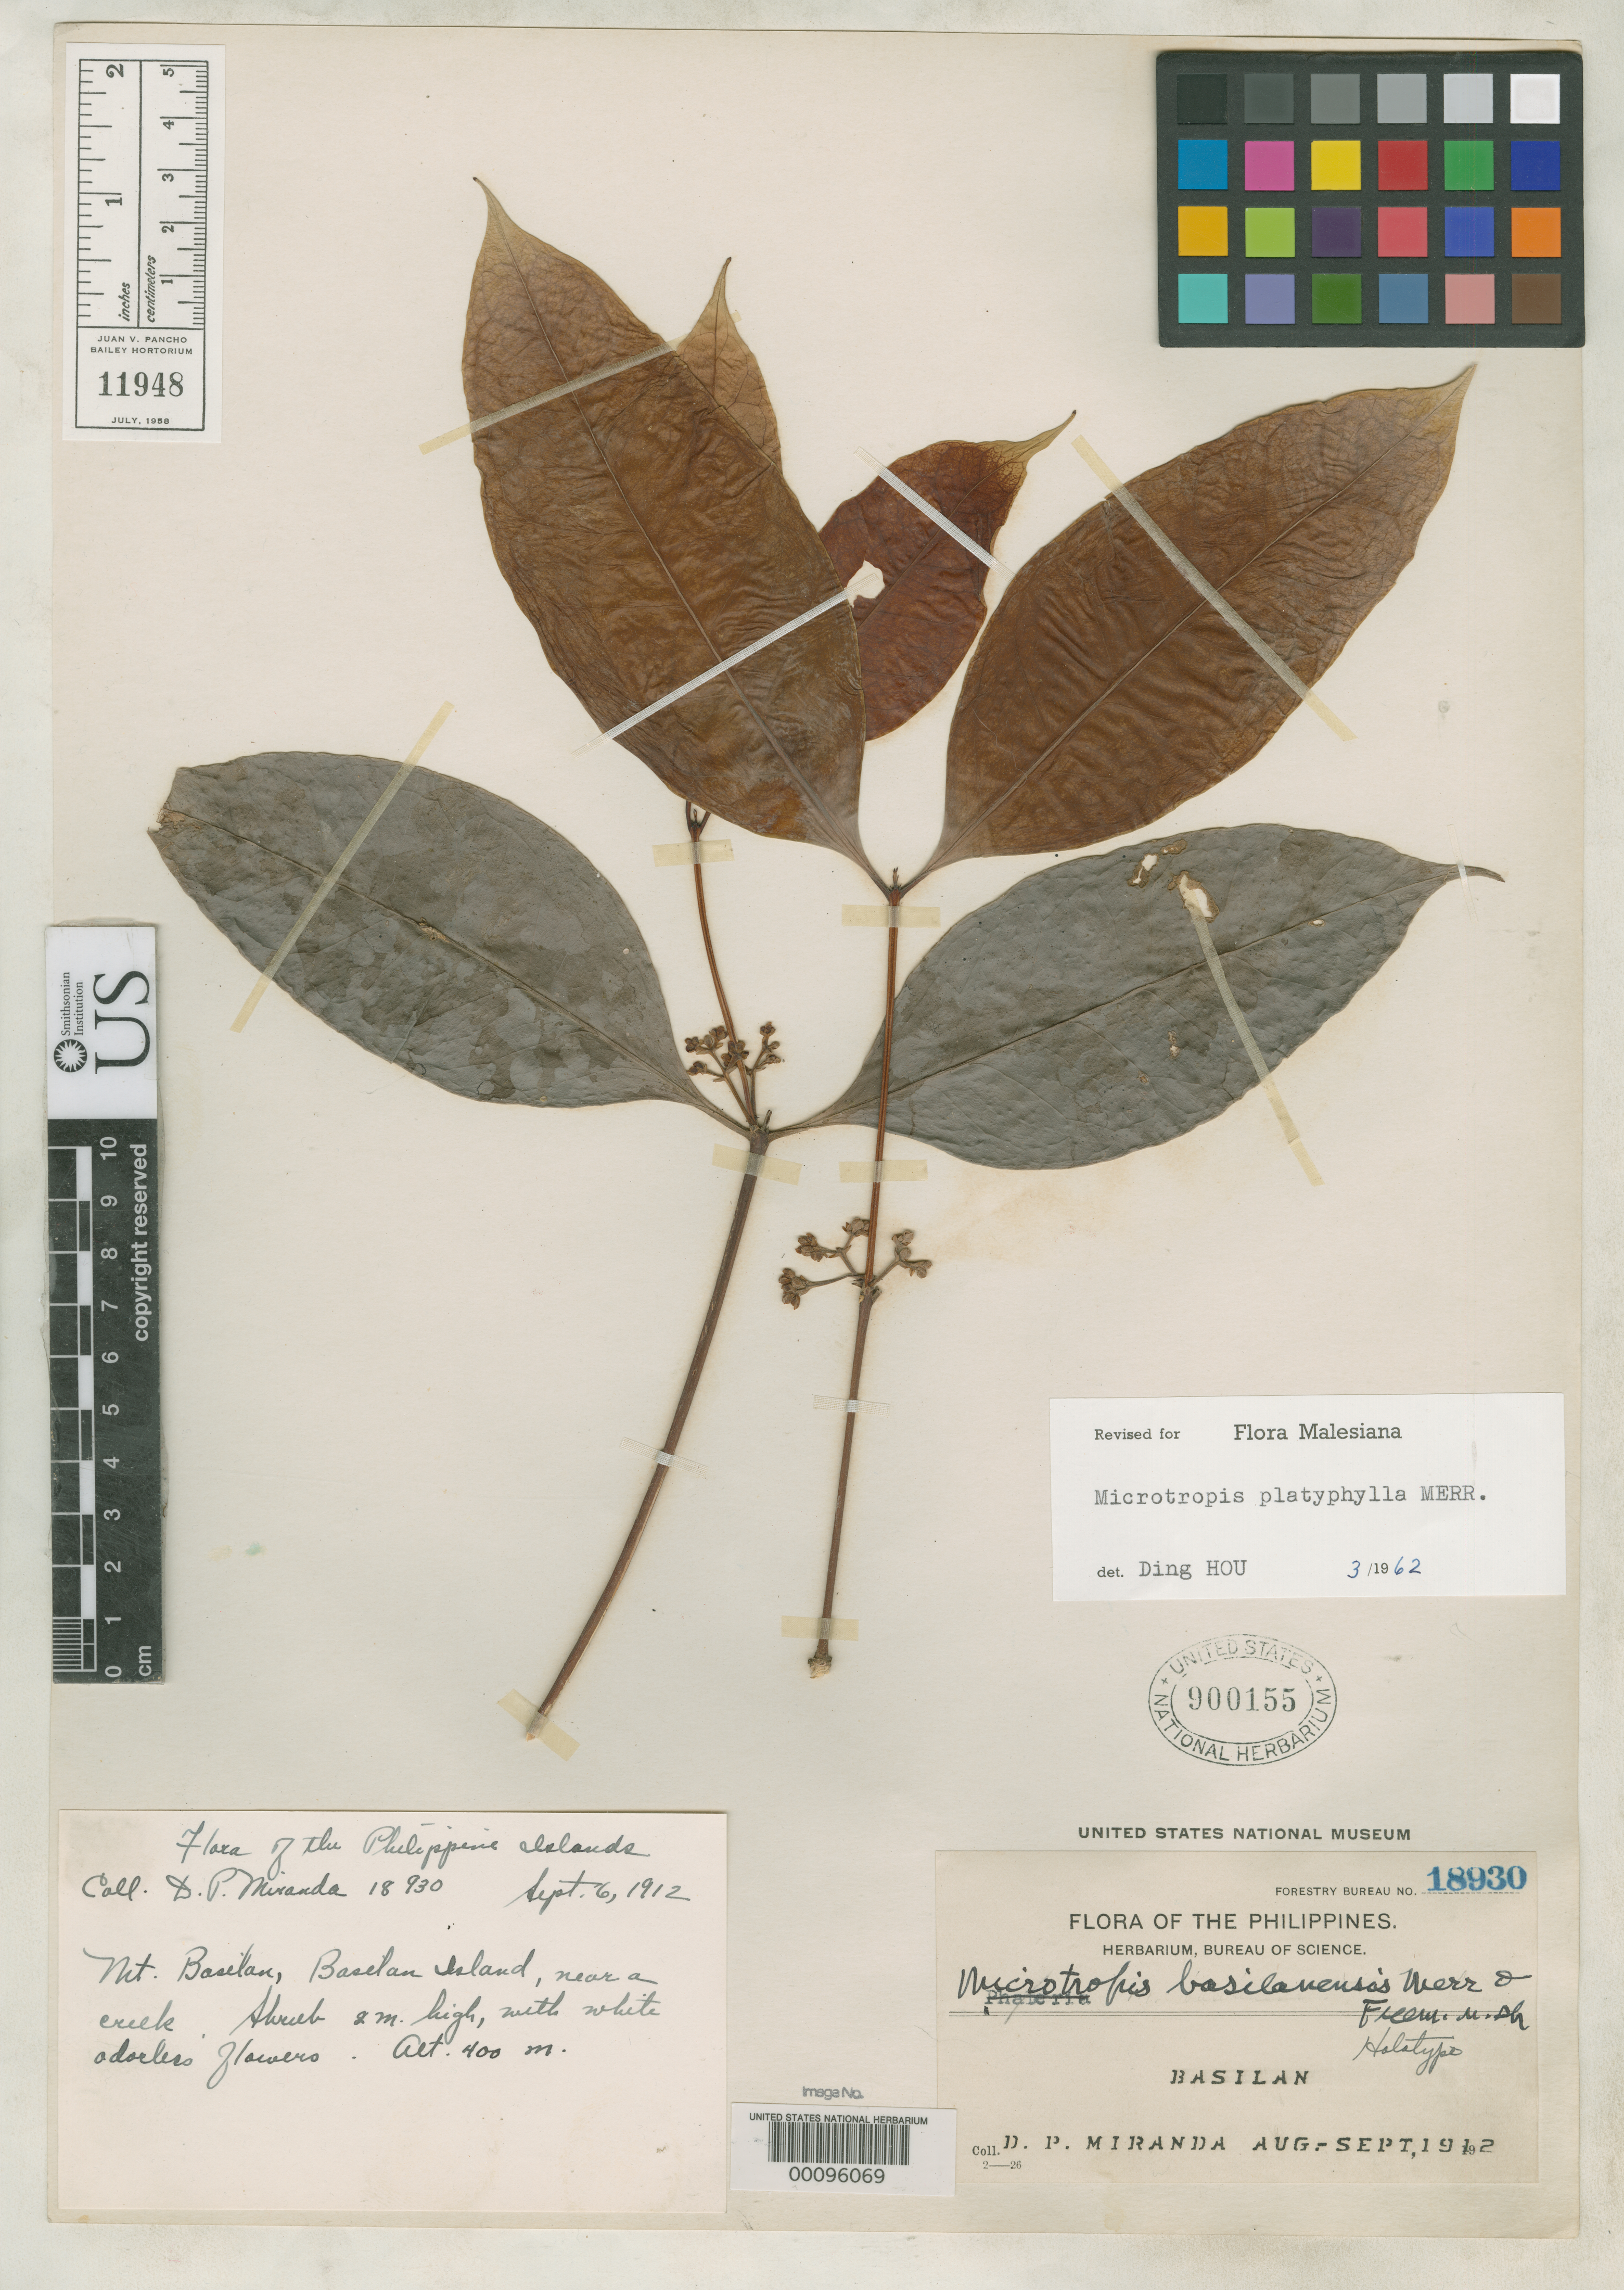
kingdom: Plantae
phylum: Tracheophyta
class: Magnoliopsida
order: Celastrales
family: Celastraceae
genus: Microtropis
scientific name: Microtropis basilanensis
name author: Merr. & F. L. Freeman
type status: Holotype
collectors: D. P. Miranda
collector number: Bur. Sci. 18930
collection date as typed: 06 Sep 1912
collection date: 1912-09-06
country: Philippines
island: Basilan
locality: Mt. Basilan.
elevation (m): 400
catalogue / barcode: US 900155